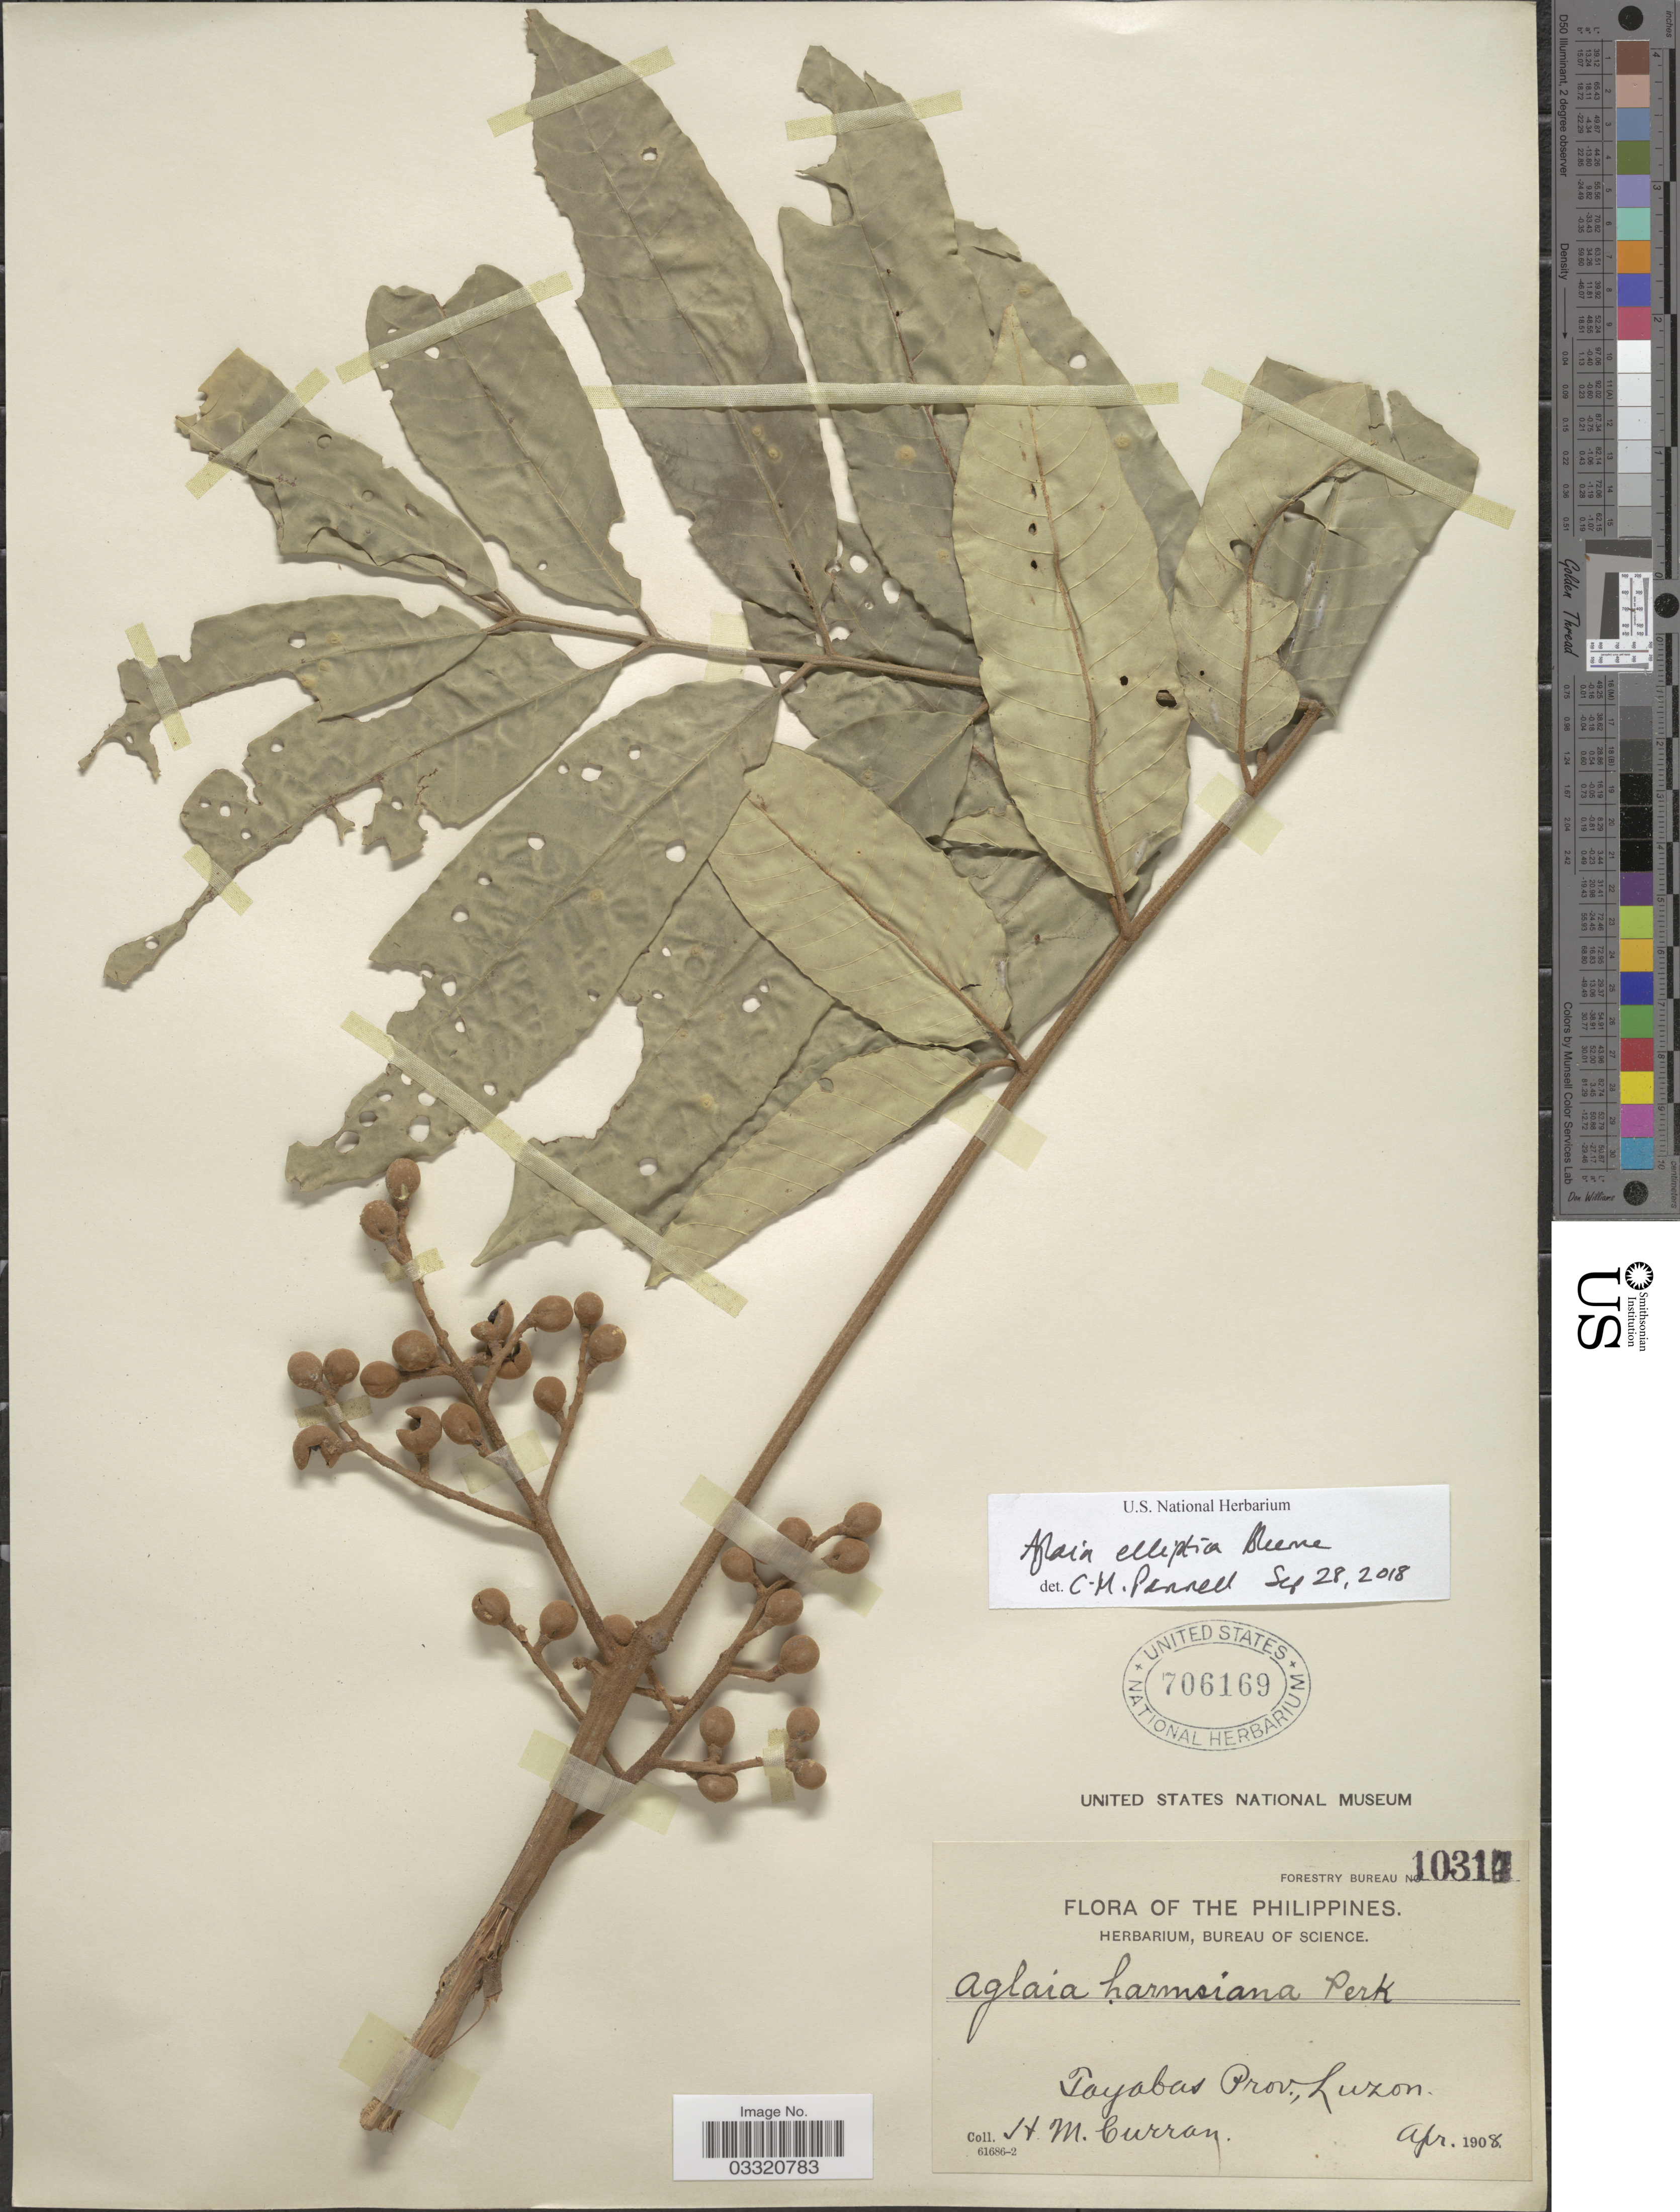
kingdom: Plantae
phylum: Tracheophyta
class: Magnoliopsida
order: Sapindales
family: Meliaceae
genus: Aglaia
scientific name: Aglaia elliptica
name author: Blume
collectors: H. M. Curran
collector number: Forestry Bureau 10314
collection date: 1908-04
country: Philippines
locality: Tayabas Prov., Luzon.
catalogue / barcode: US 706169